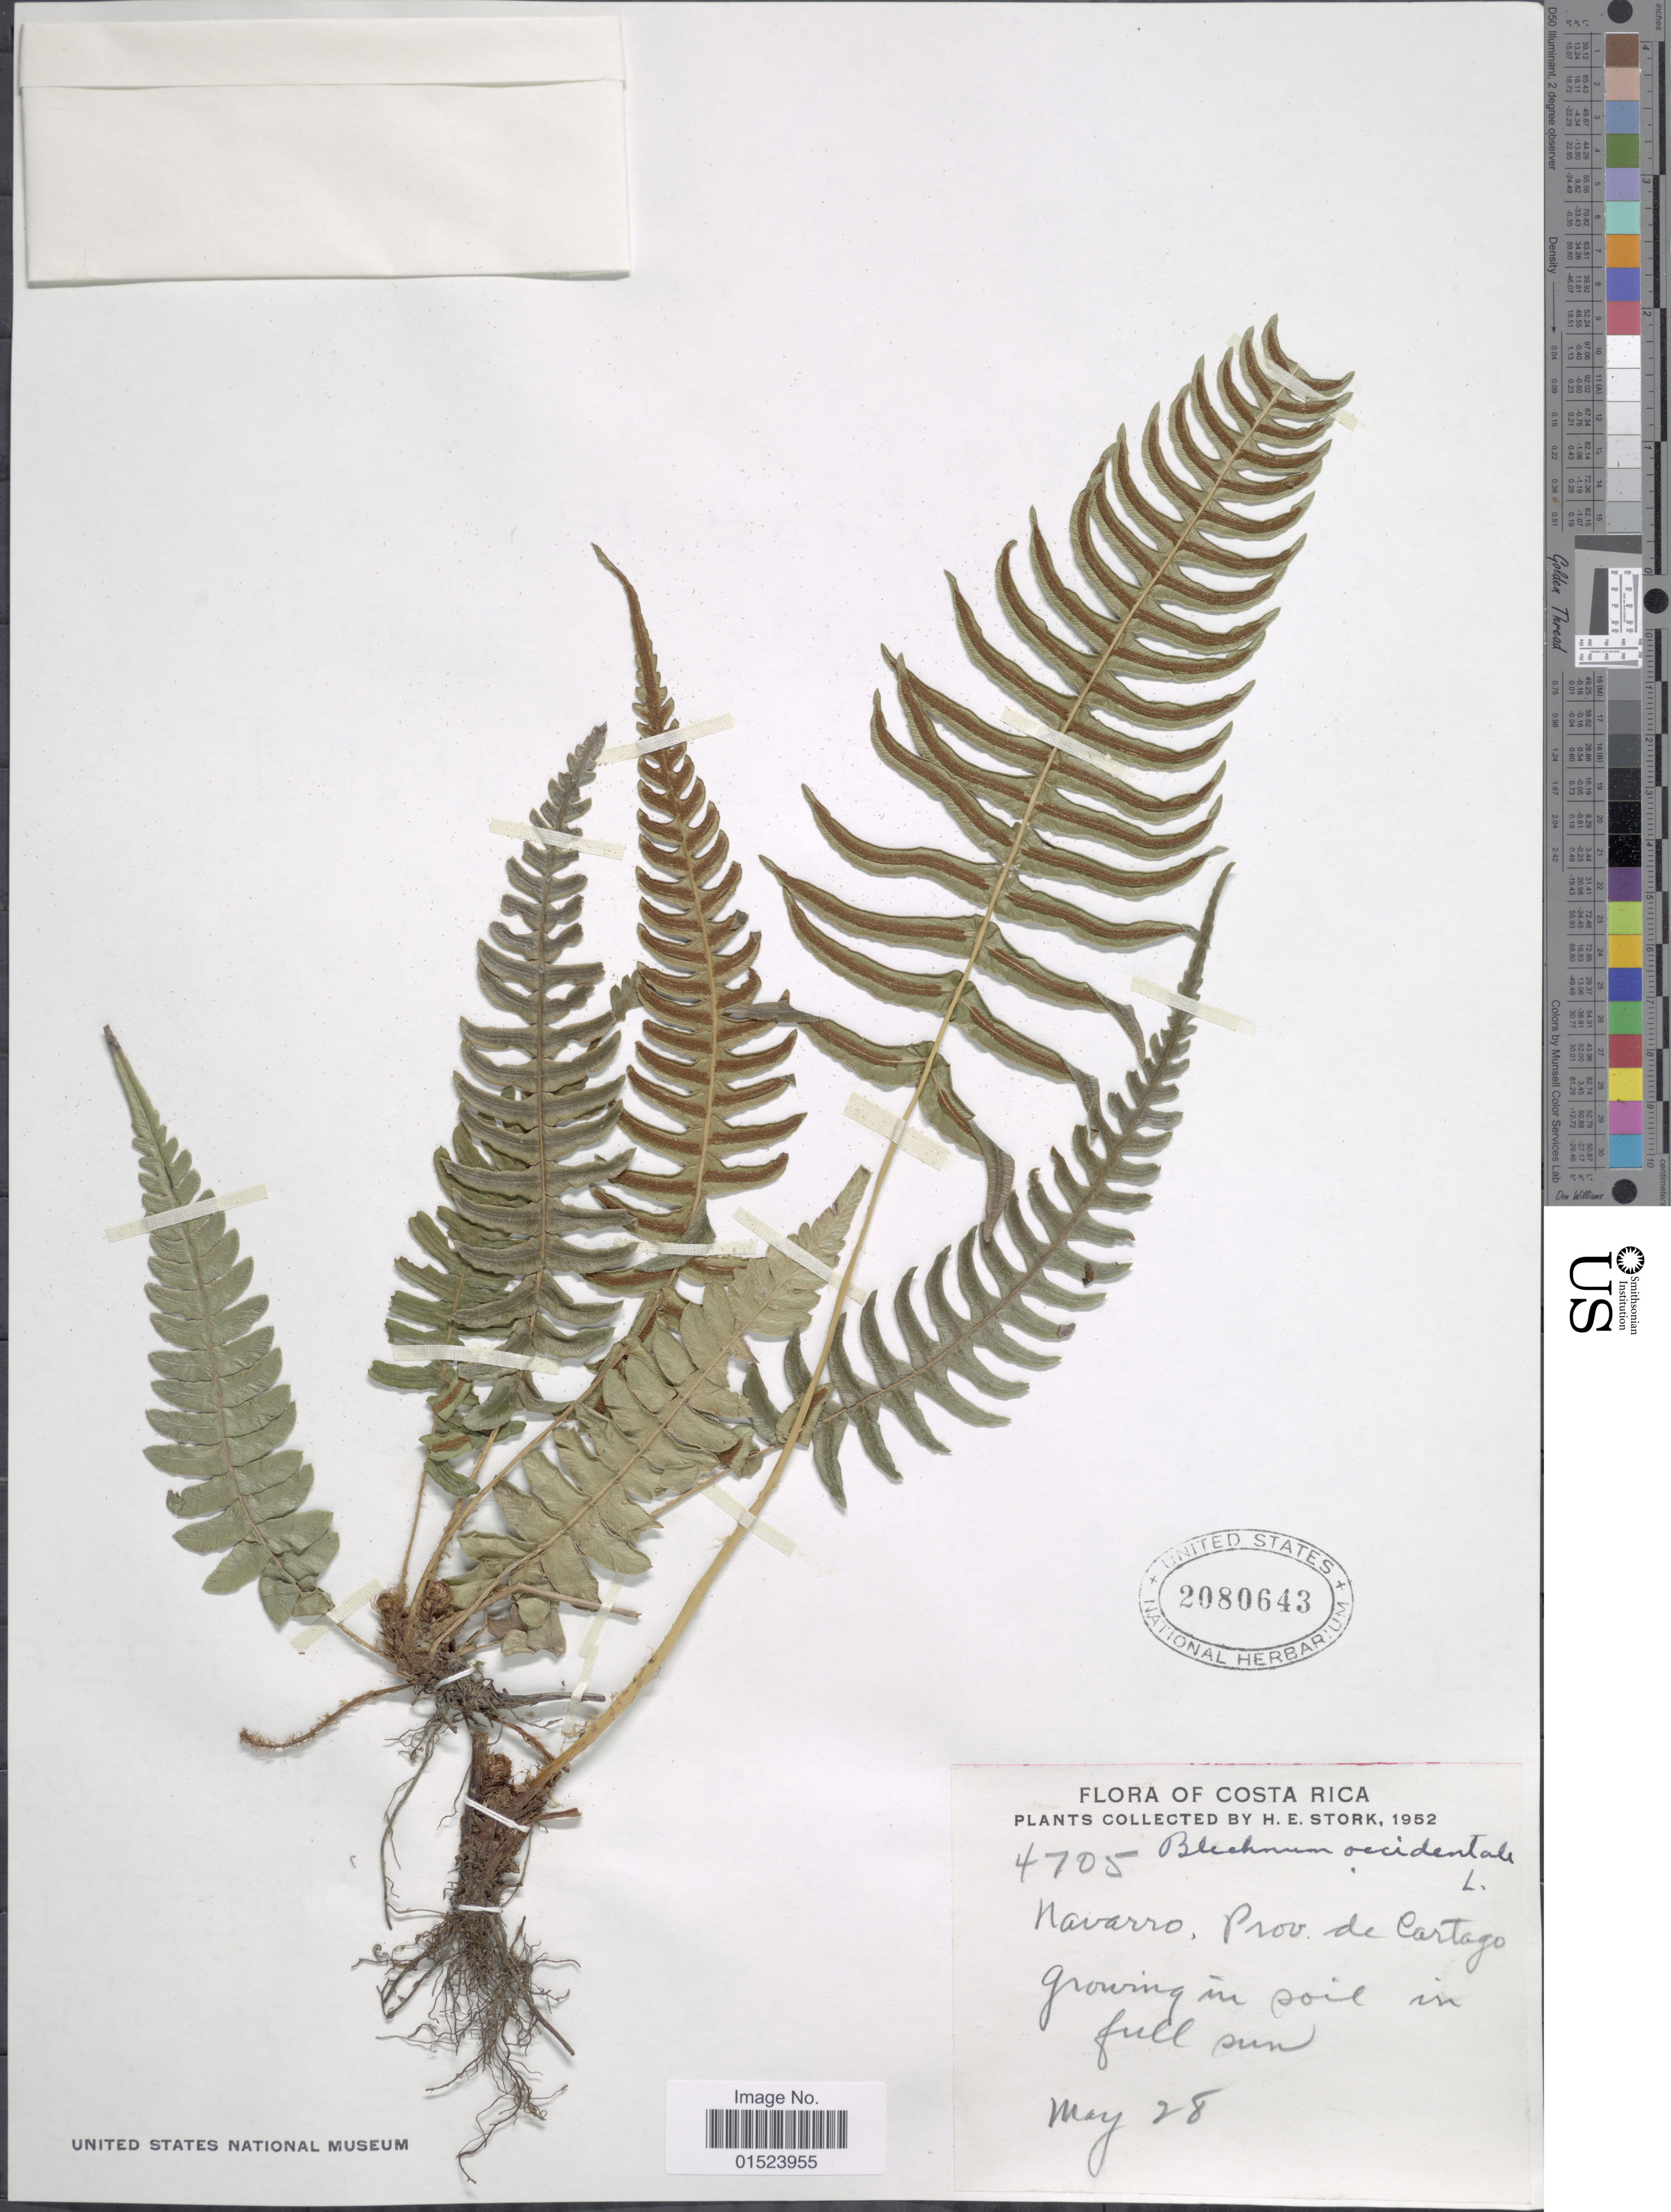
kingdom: Plantae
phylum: Tracheophyta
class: Polypodiopsida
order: Polypodiales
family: Blechnaceae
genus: Blechnum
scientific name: Blechnum glandulosum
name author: Link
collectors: H. E. Stork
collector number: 4705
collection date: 1952-05-28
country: Costa Rica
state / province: Cartago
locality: Navarro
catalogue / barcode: US 2080643